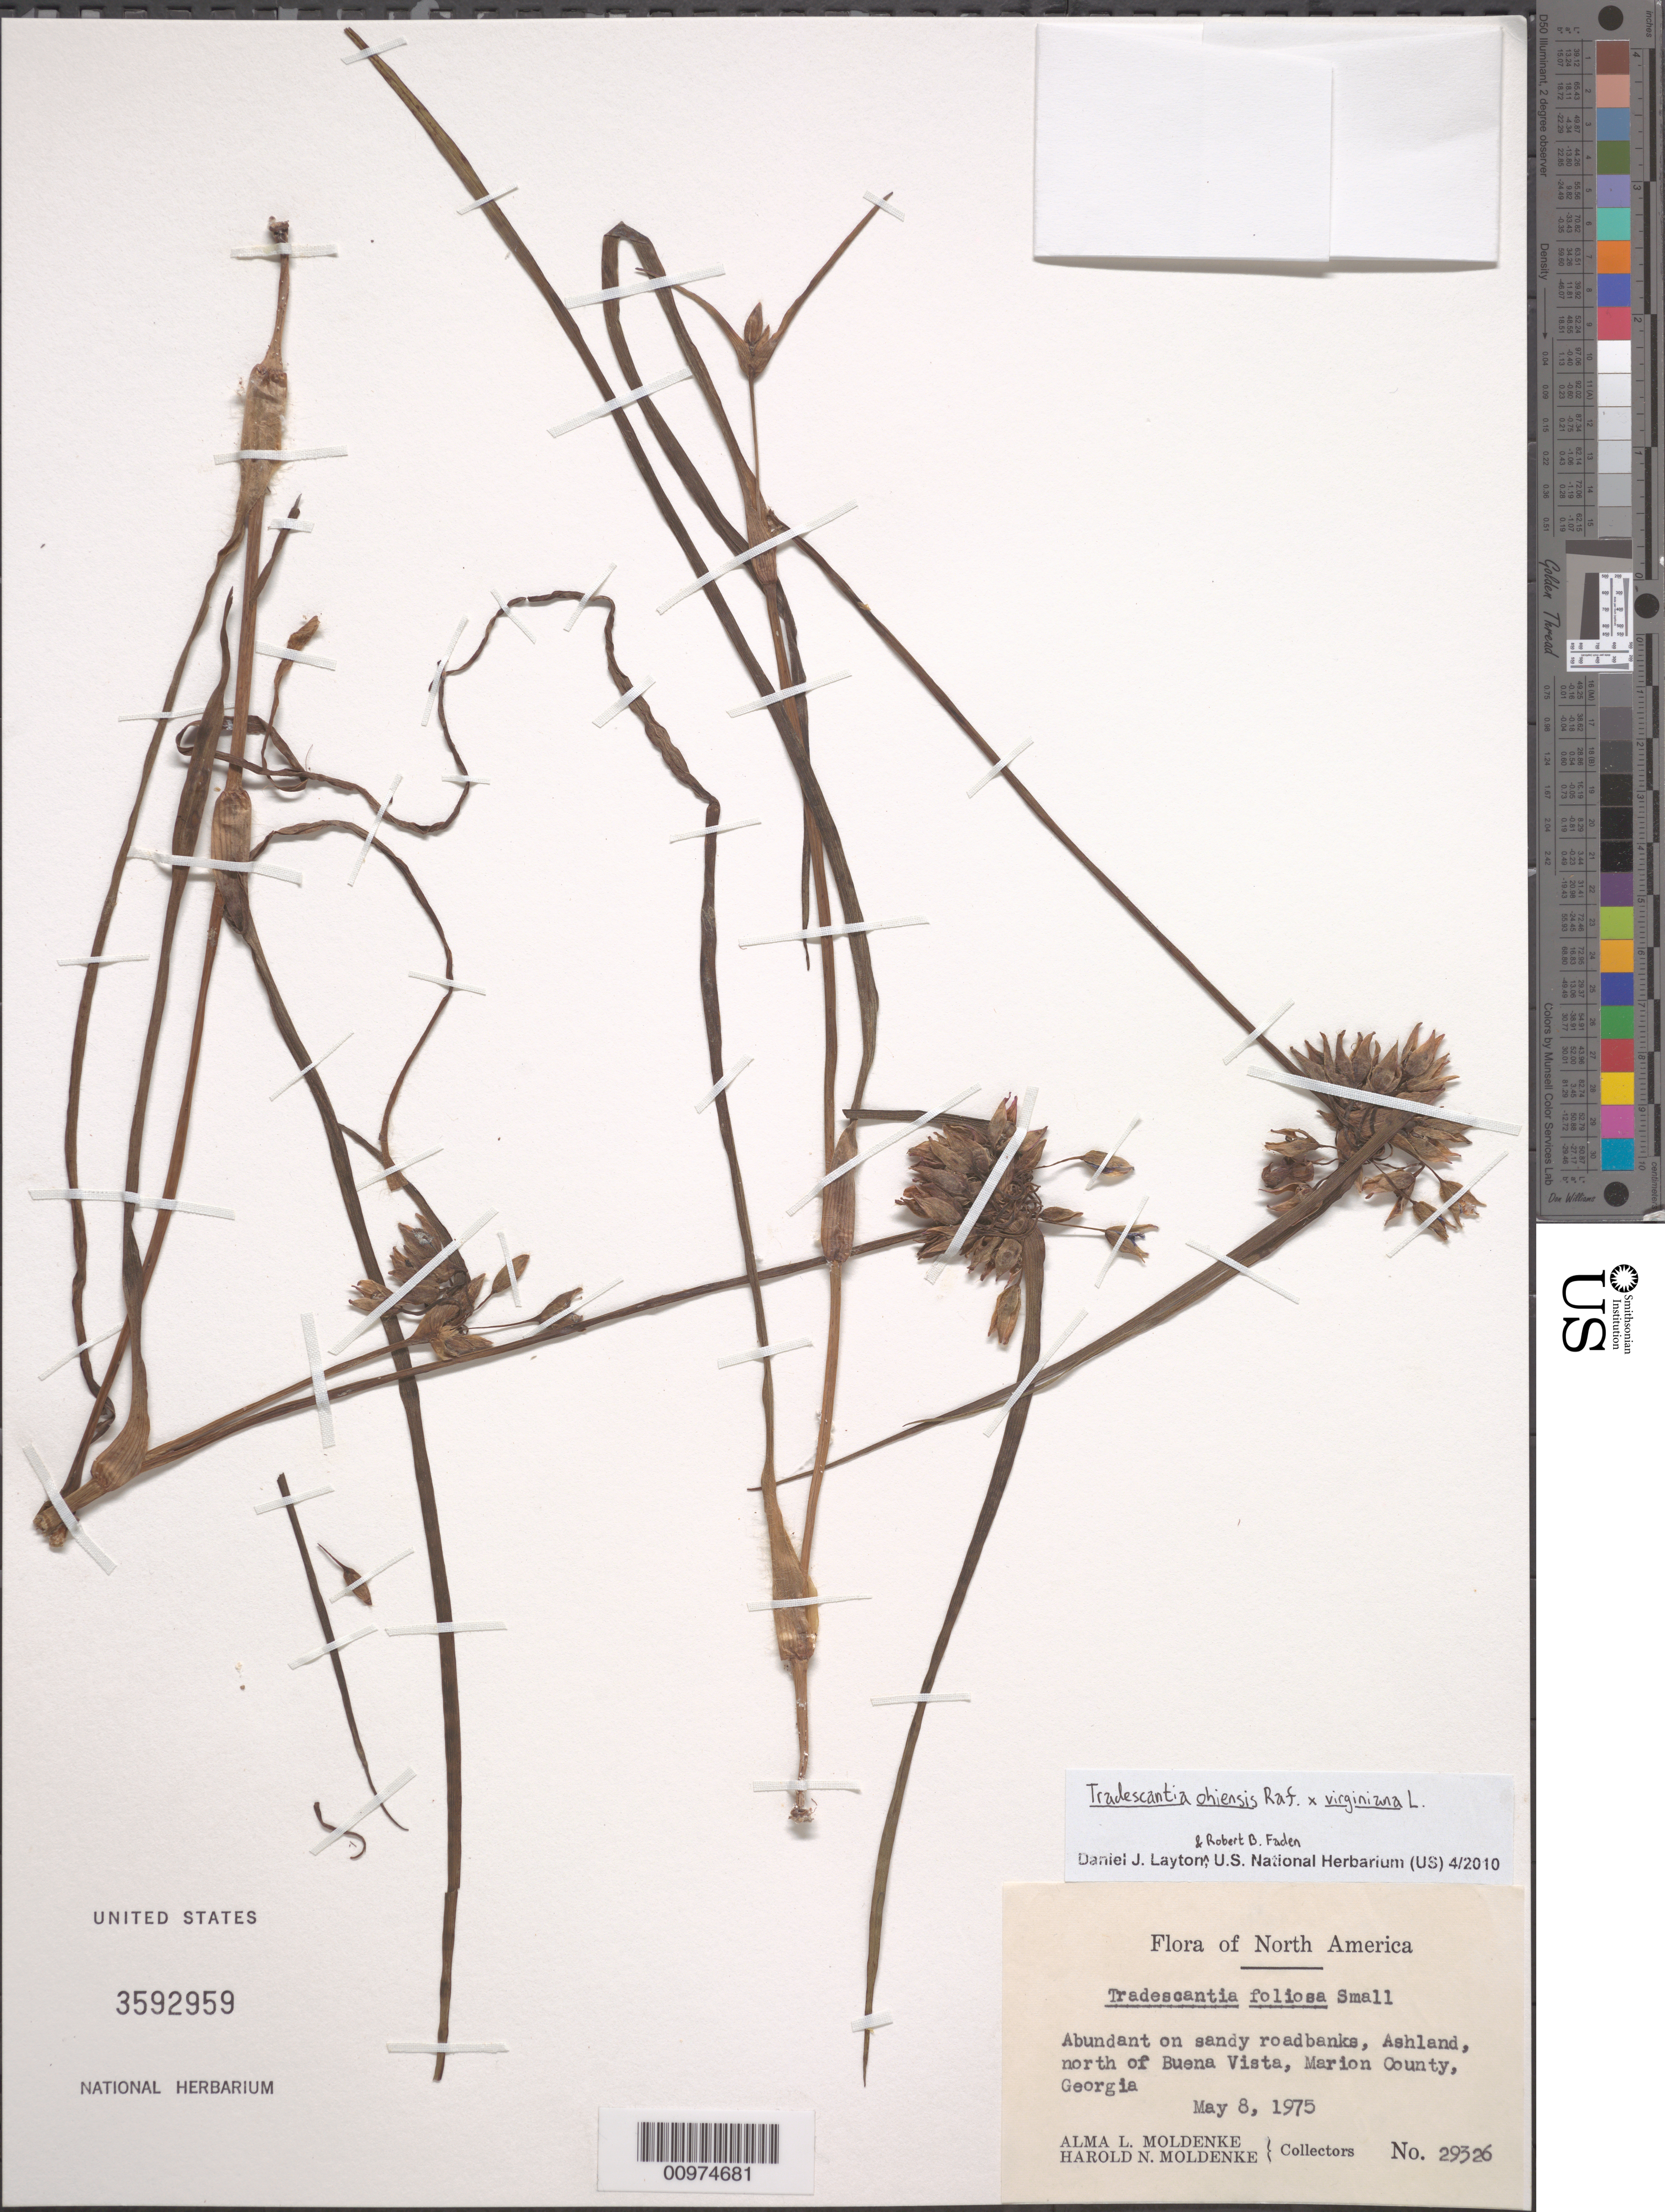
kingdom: Plantae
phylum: Tracheophyta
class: Liliopsida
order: Commelinales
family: Commelinaceae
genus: Tradescantia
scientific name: Tradescantia ohiensis x T. virginiana L.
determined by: Faden, Robert B., (US), Smithsonian Institution - National Museum of Natural History (UNITED STATES)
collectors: A. L. Moldenke & H. N. Moldenke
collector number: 29326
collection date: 1975-05-08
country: United States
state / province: Georgia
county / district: Marion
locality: north of Buena Vista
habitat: Abundant on sandy roadbanks,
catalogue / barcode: US 3592959